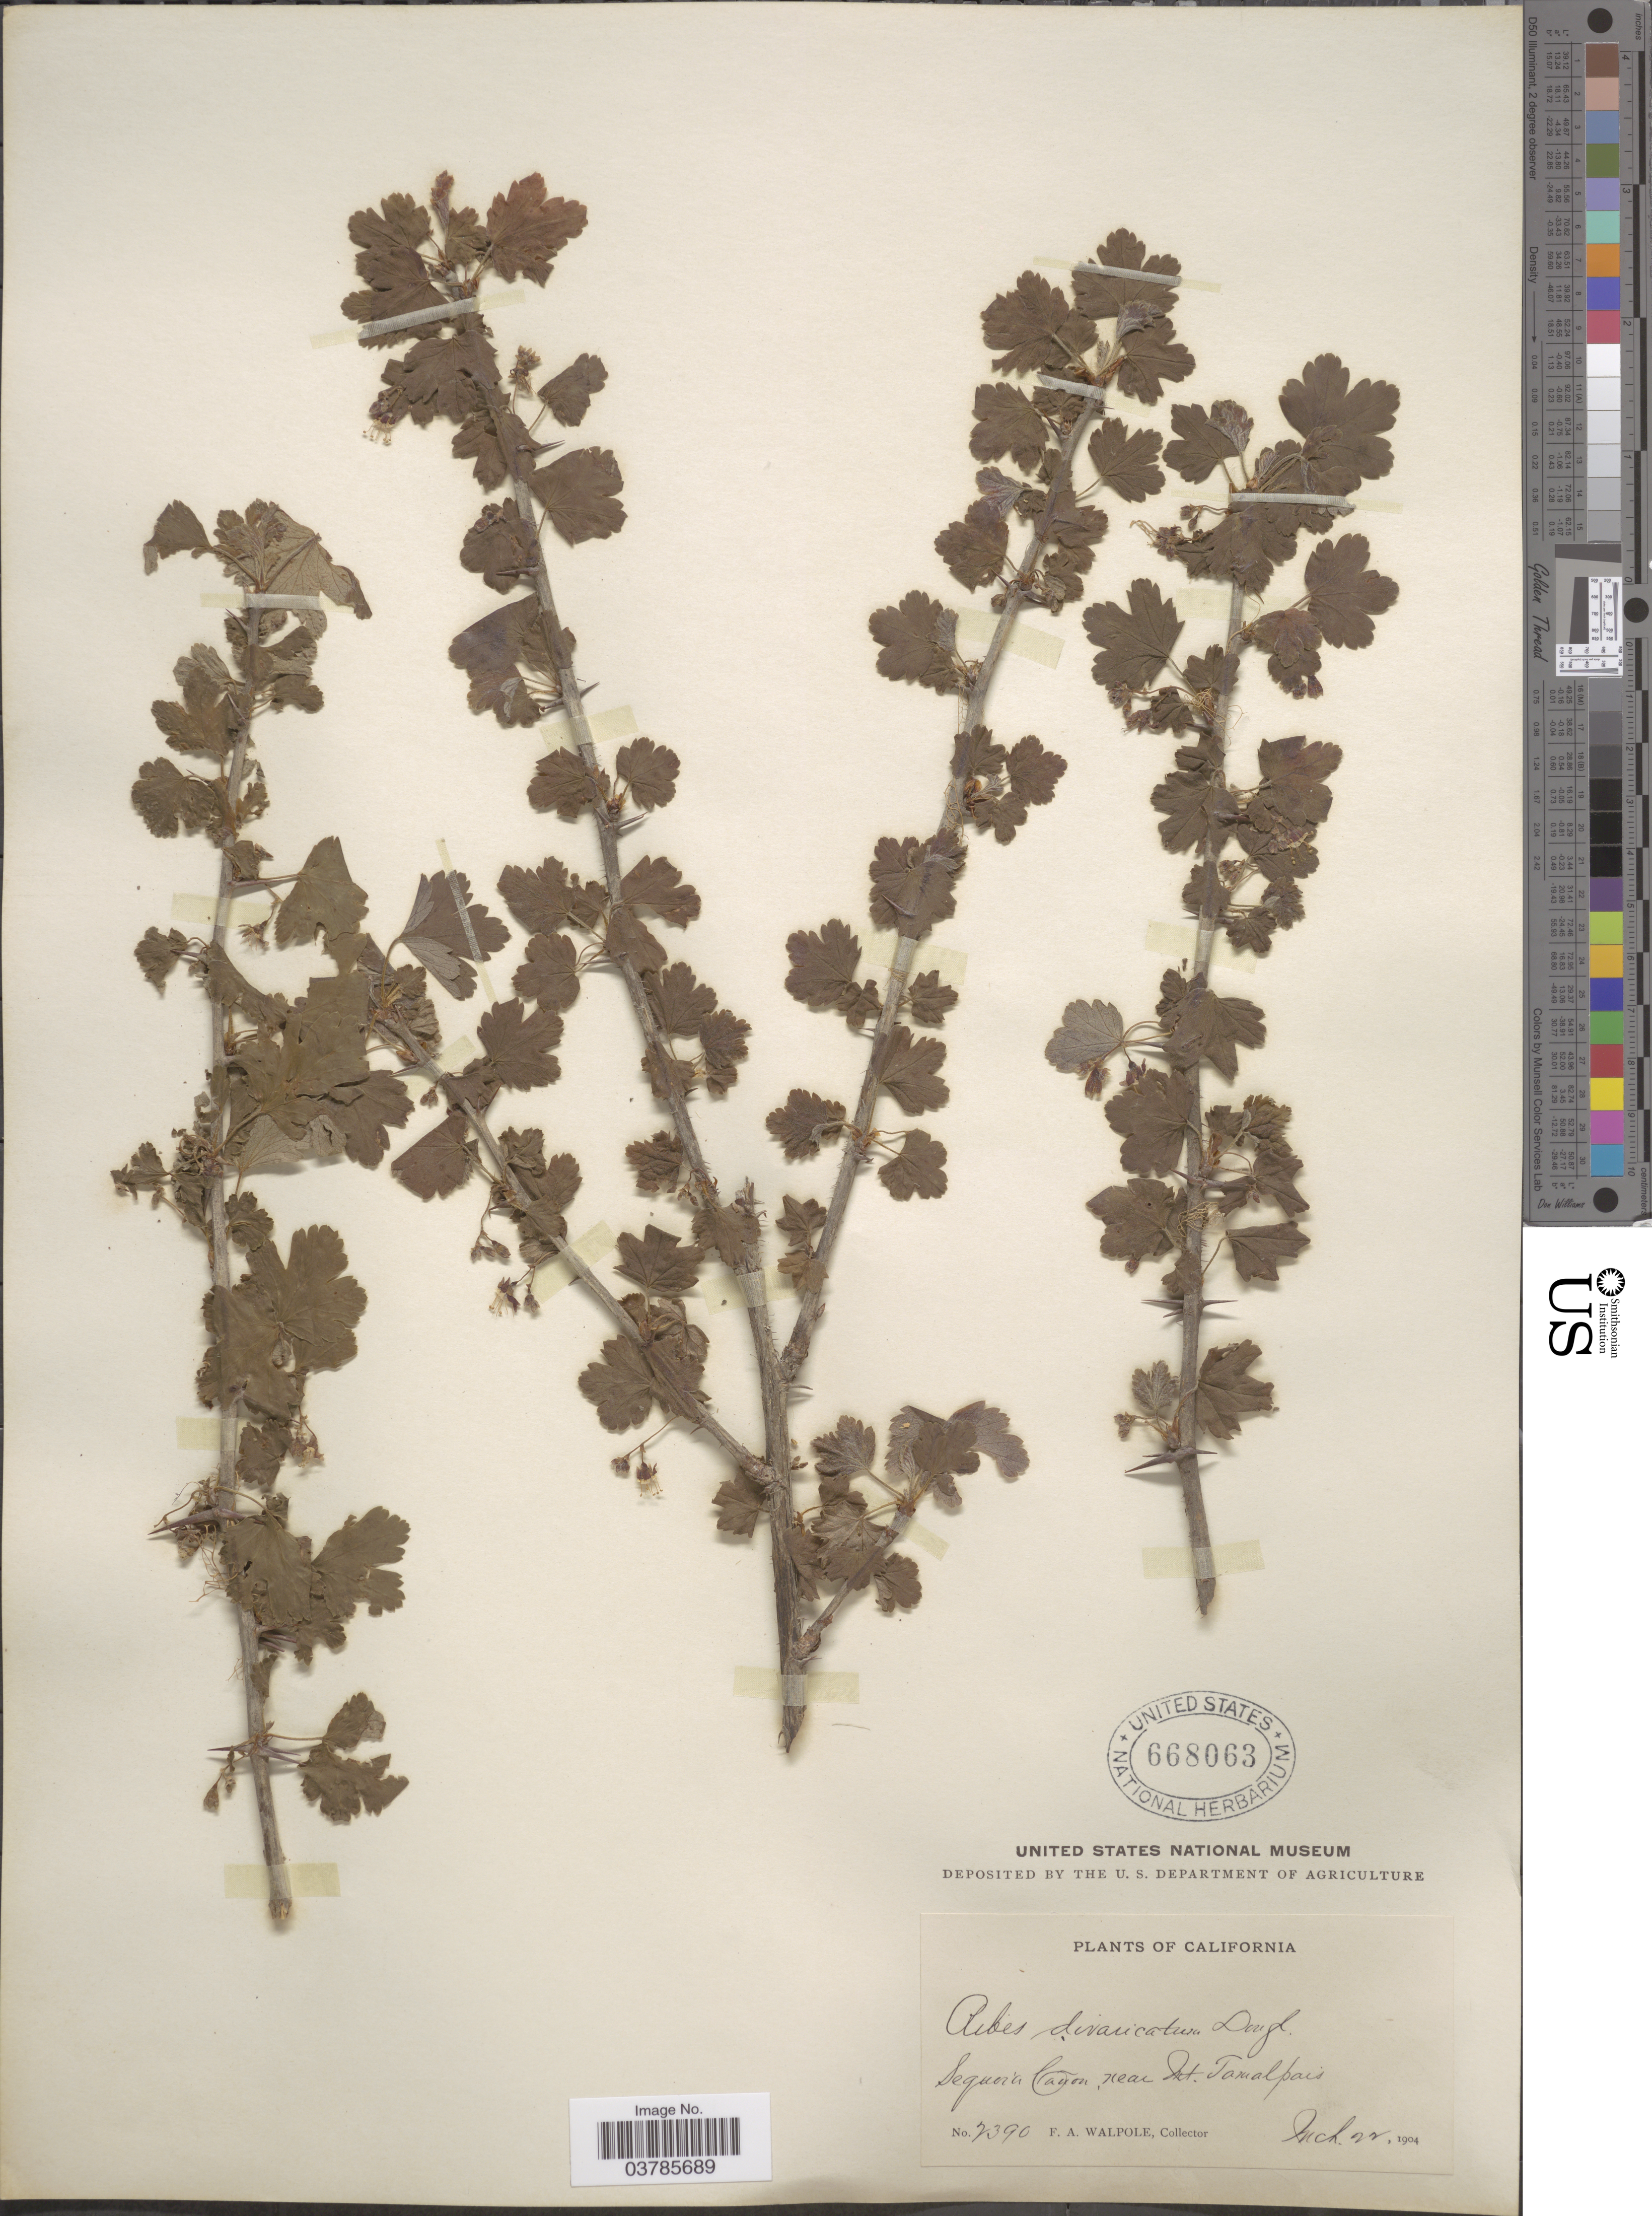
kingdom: Plantae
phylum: Tracheophyta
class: Magnoliopsida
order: Saxifragales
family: Grossulariaceae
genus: Ribes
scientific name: Ribes divaricatum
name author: Douglas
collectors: F. Walpole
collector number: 2390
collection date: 1904-03-22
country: United States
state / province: California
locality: Sequoia Cañon, near Mt. Tomalpais.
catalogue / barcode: US 668063